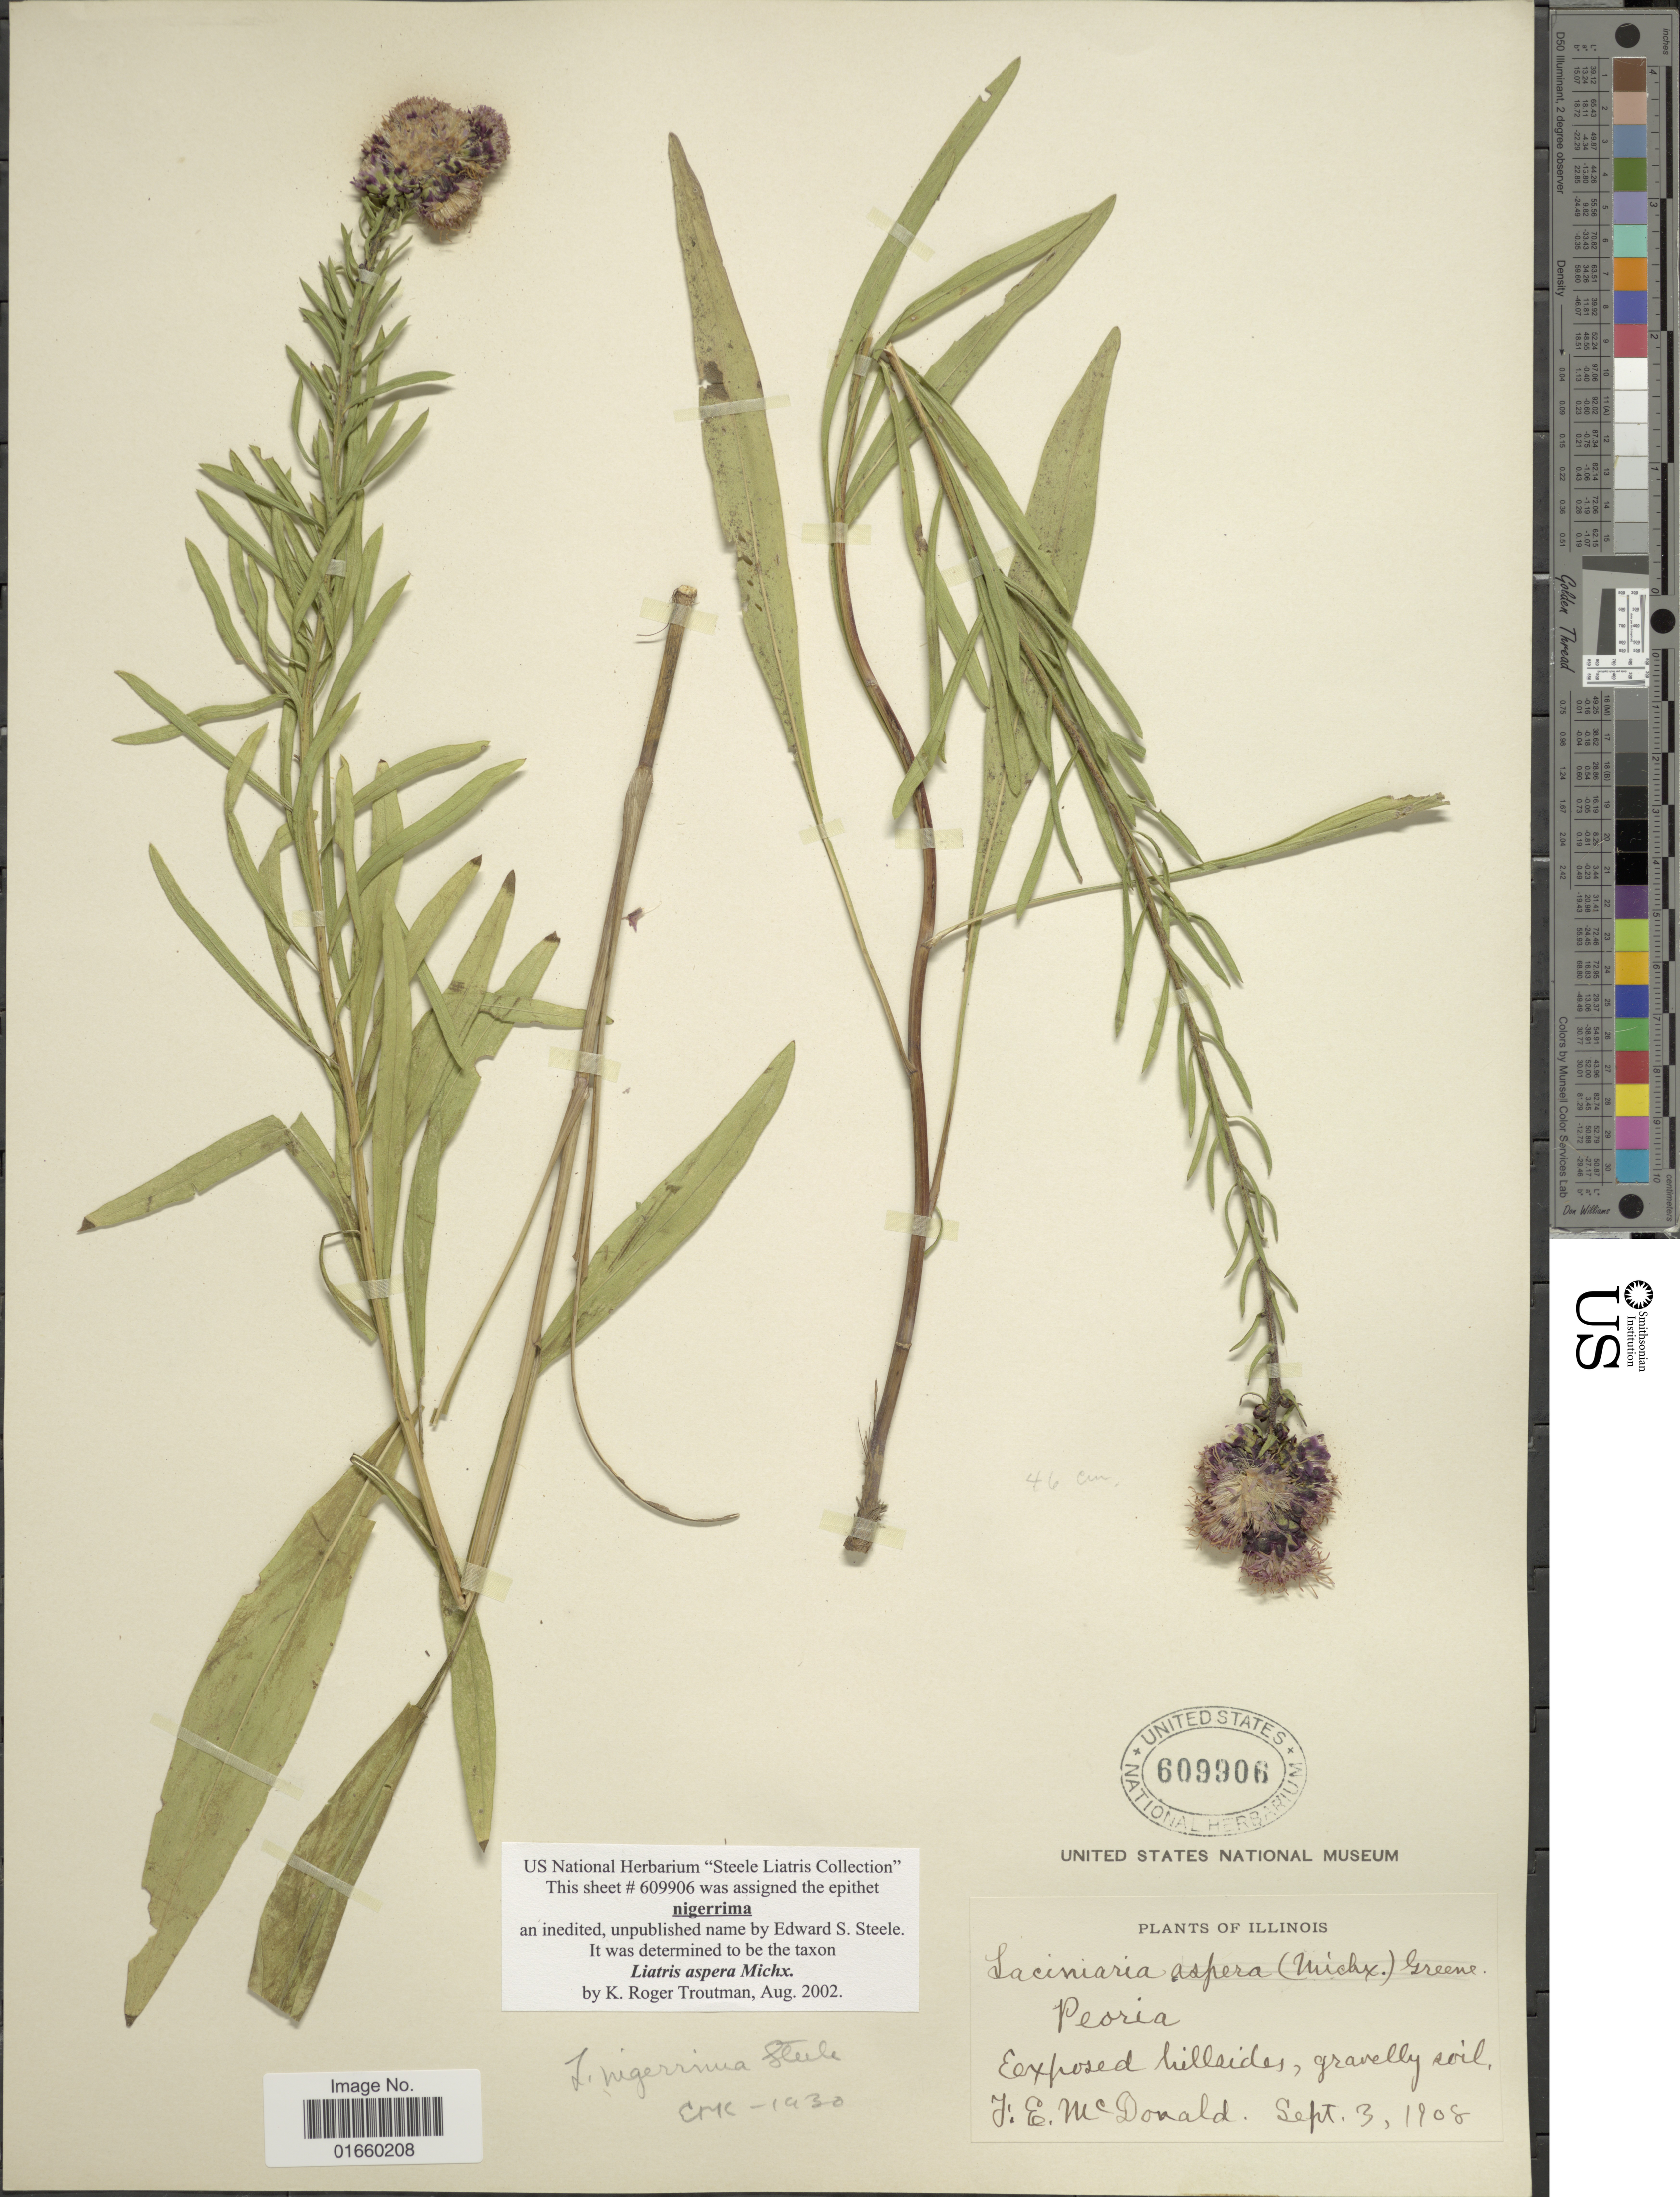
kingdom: Plantae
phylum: Tracheophyta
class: Magnoliopsida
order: Asterales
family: Asteraceae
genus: Liatris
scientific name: Liatris aspera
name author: Michx.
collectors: E. D. McDonald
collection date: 1908-09-03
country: United States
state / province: Illinois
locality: Exposed hillsides, gravelly soil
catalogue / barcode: US 609906